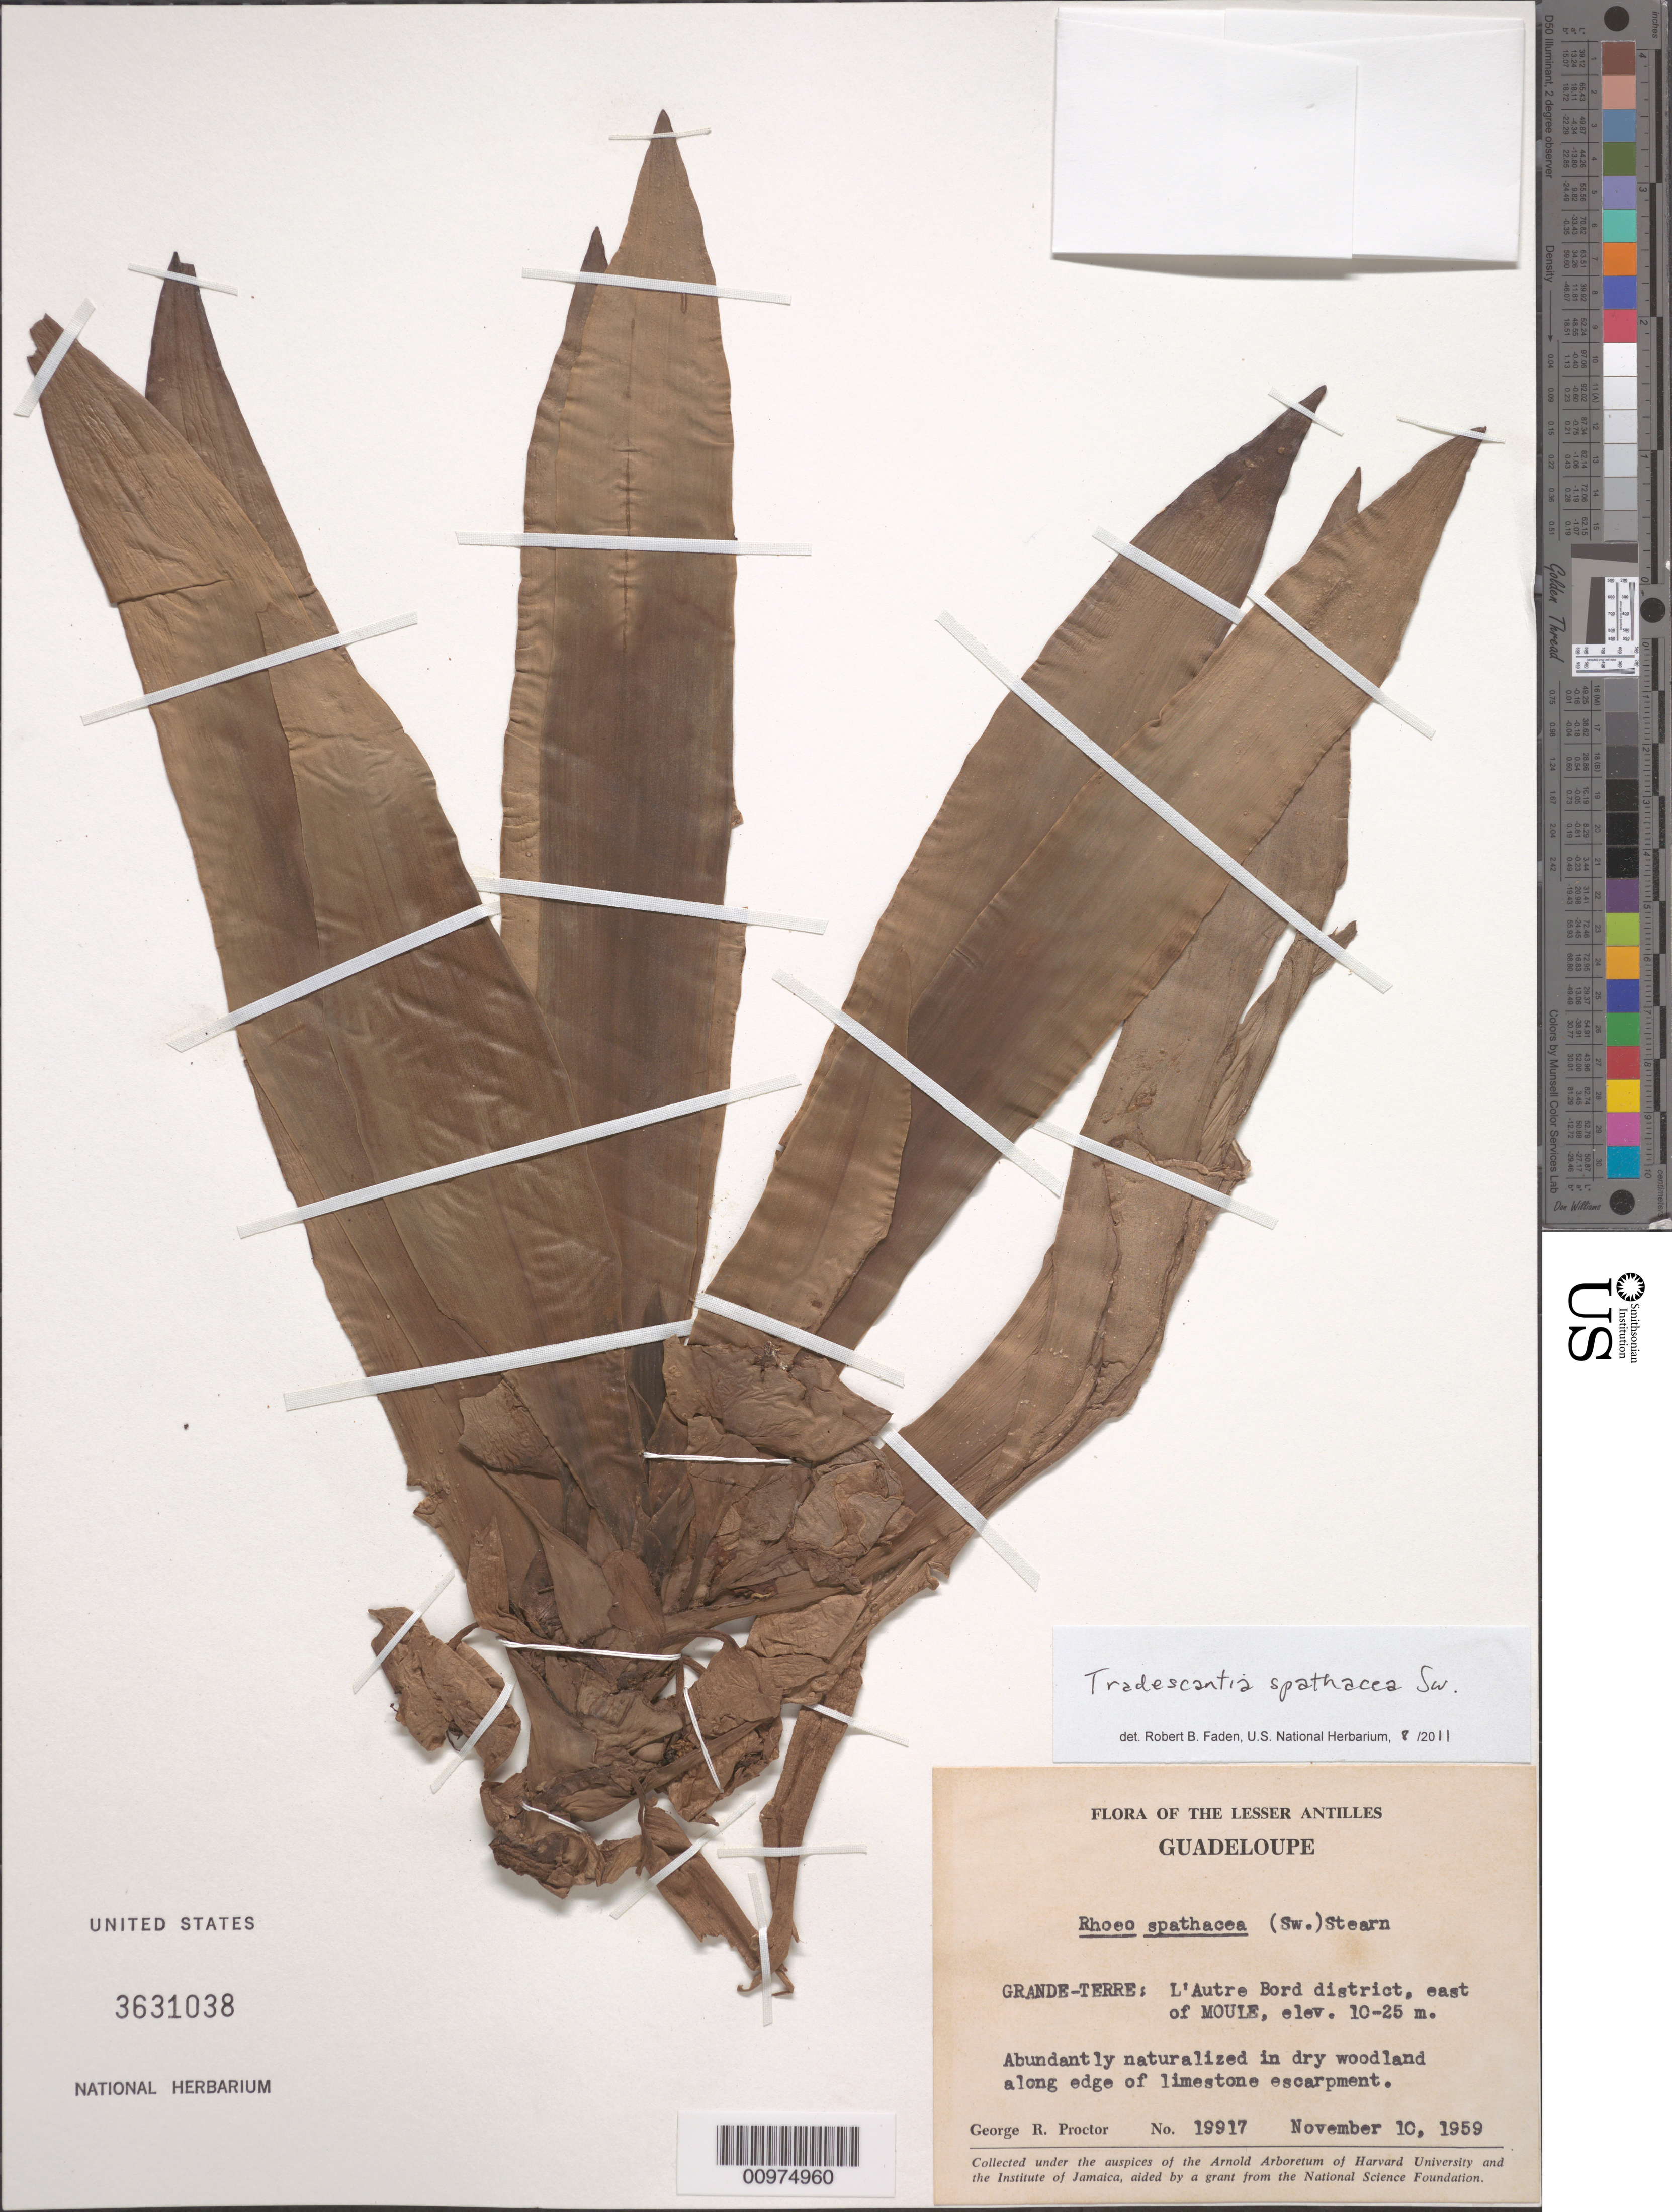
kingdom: Plantae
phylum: Tracheophyta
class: Liliopsida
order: Commelinales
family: Commelinaceae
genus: Tradescantia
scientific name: Tradescantia spathacea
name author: Sw.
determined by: Faden, Robert B., (US), Smithsonian Institution - National Museum of Natural History (UNITED STATES)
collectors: G. R. Proctor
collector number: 19917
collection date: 1959-11-10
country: Guadeloupe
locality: Grande-Terre: L'Autre Bord district, east of Moule,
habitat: Abundantly naturalized in dry woodland along edge of limestone escarpment.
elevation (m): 10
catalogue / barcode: US 3631038